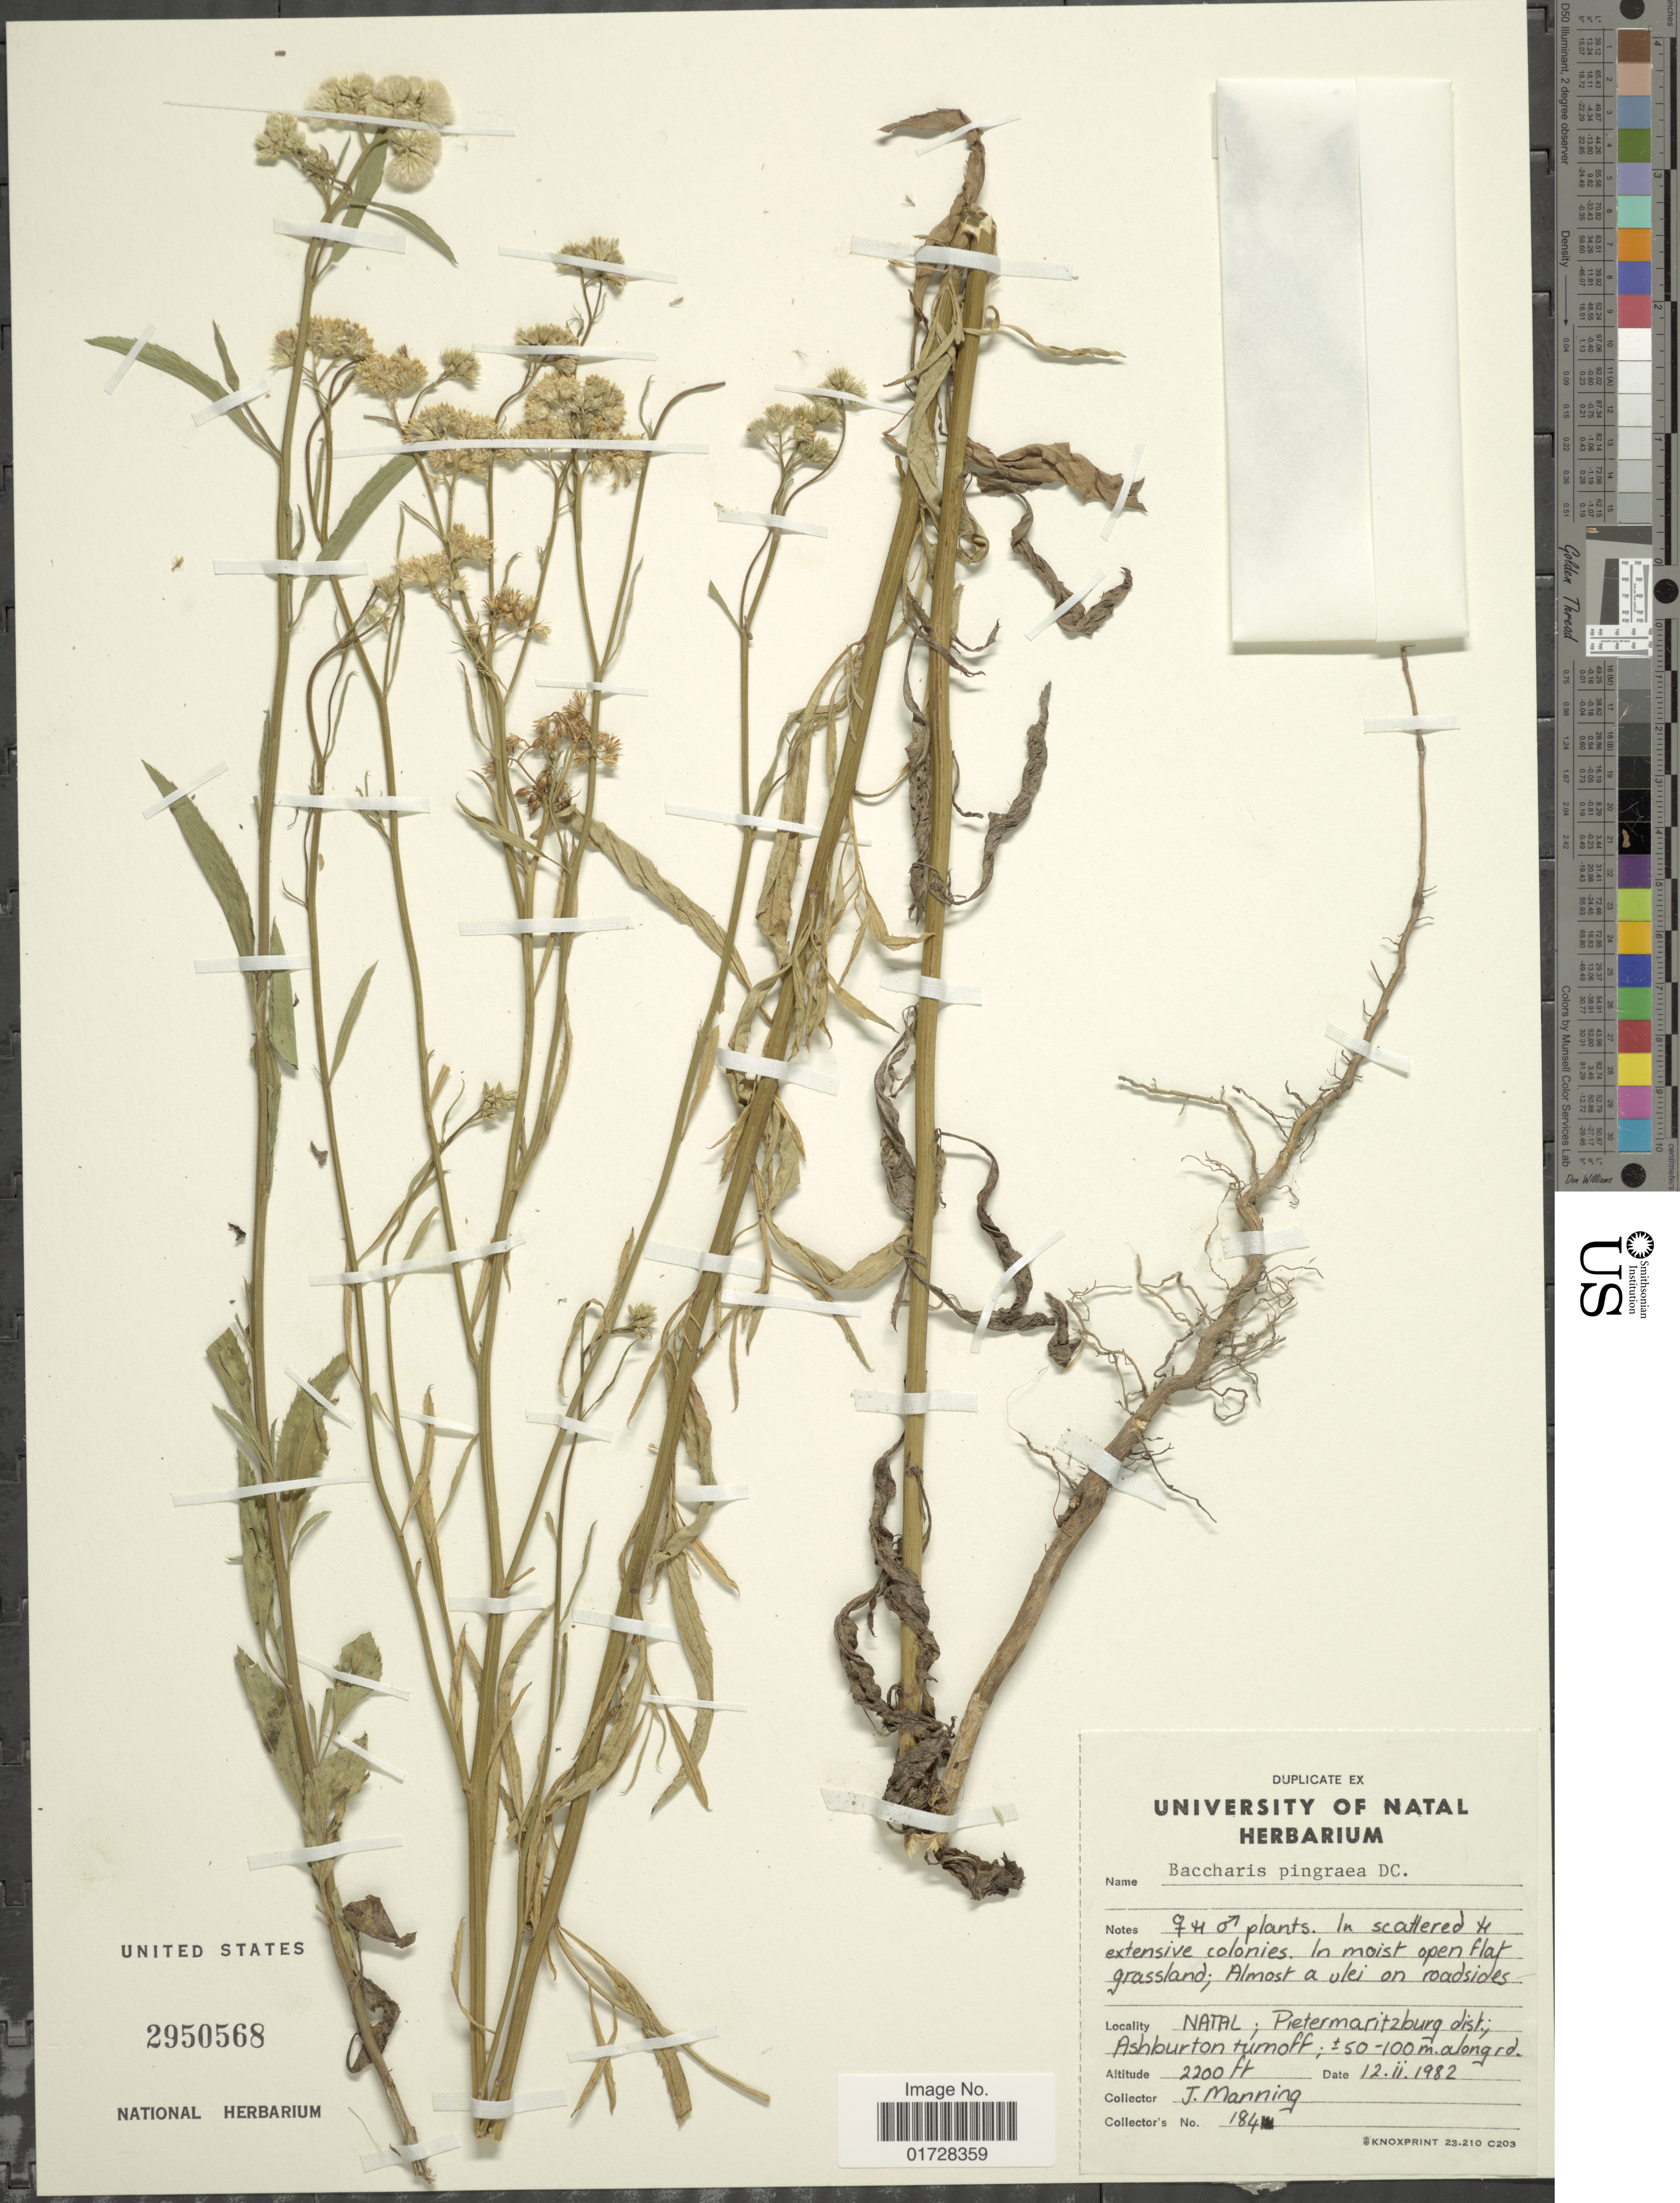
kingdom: Plantae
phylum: Tracheophyta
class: Magnoliopsida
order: Asterales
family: Asteraceae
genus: Baccharis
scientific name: Baccharis pingraea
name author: DC.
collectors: J. Manning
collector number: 184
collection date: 1982-02-12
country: South Africa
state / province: KwaZulu-Natal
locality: Natal, Pietermaritzburg dist., Ashburton turnoff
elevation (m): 671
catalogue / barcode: US 2950568